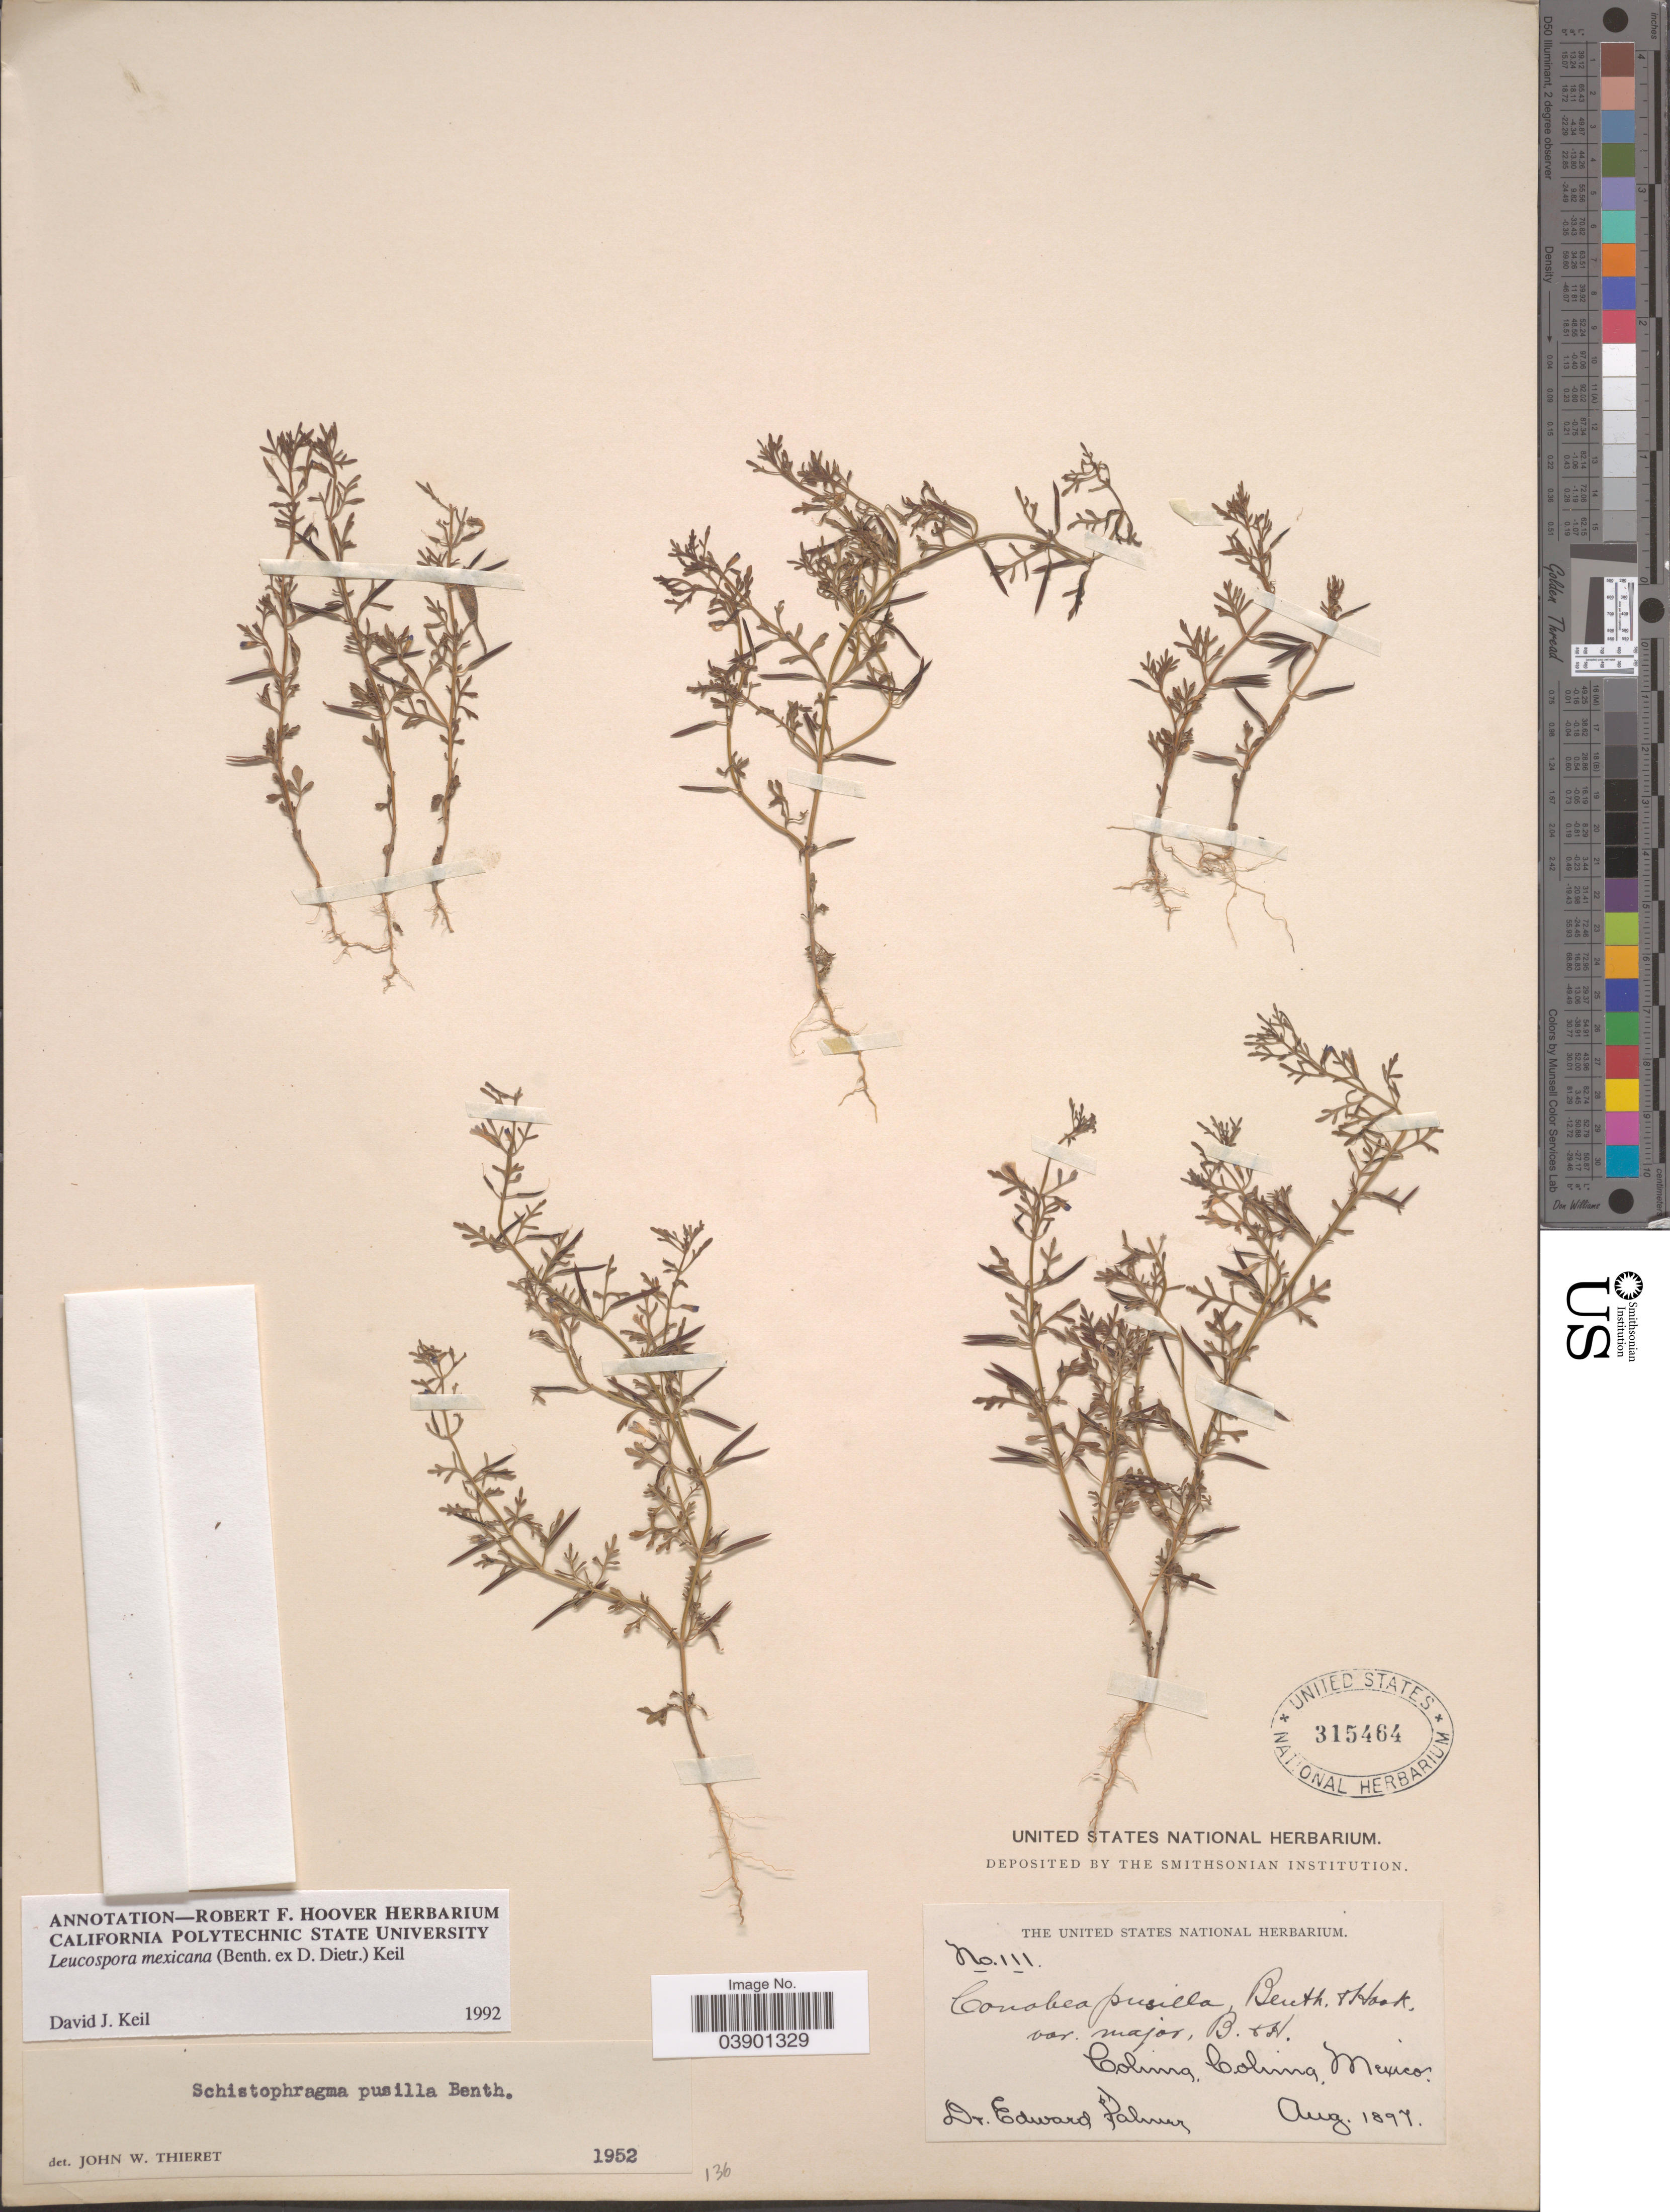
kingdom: Plantae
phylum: Tracheophyta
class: Magnoliopsida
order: Lamiales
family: Plantaginaceae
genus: Schistophragma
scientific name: Schistophragma pusillum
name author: Benth.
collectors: E. Palmer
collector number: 111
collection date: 1897-08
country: Mexico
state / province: Colima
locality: Colima.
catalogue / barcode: US 315464